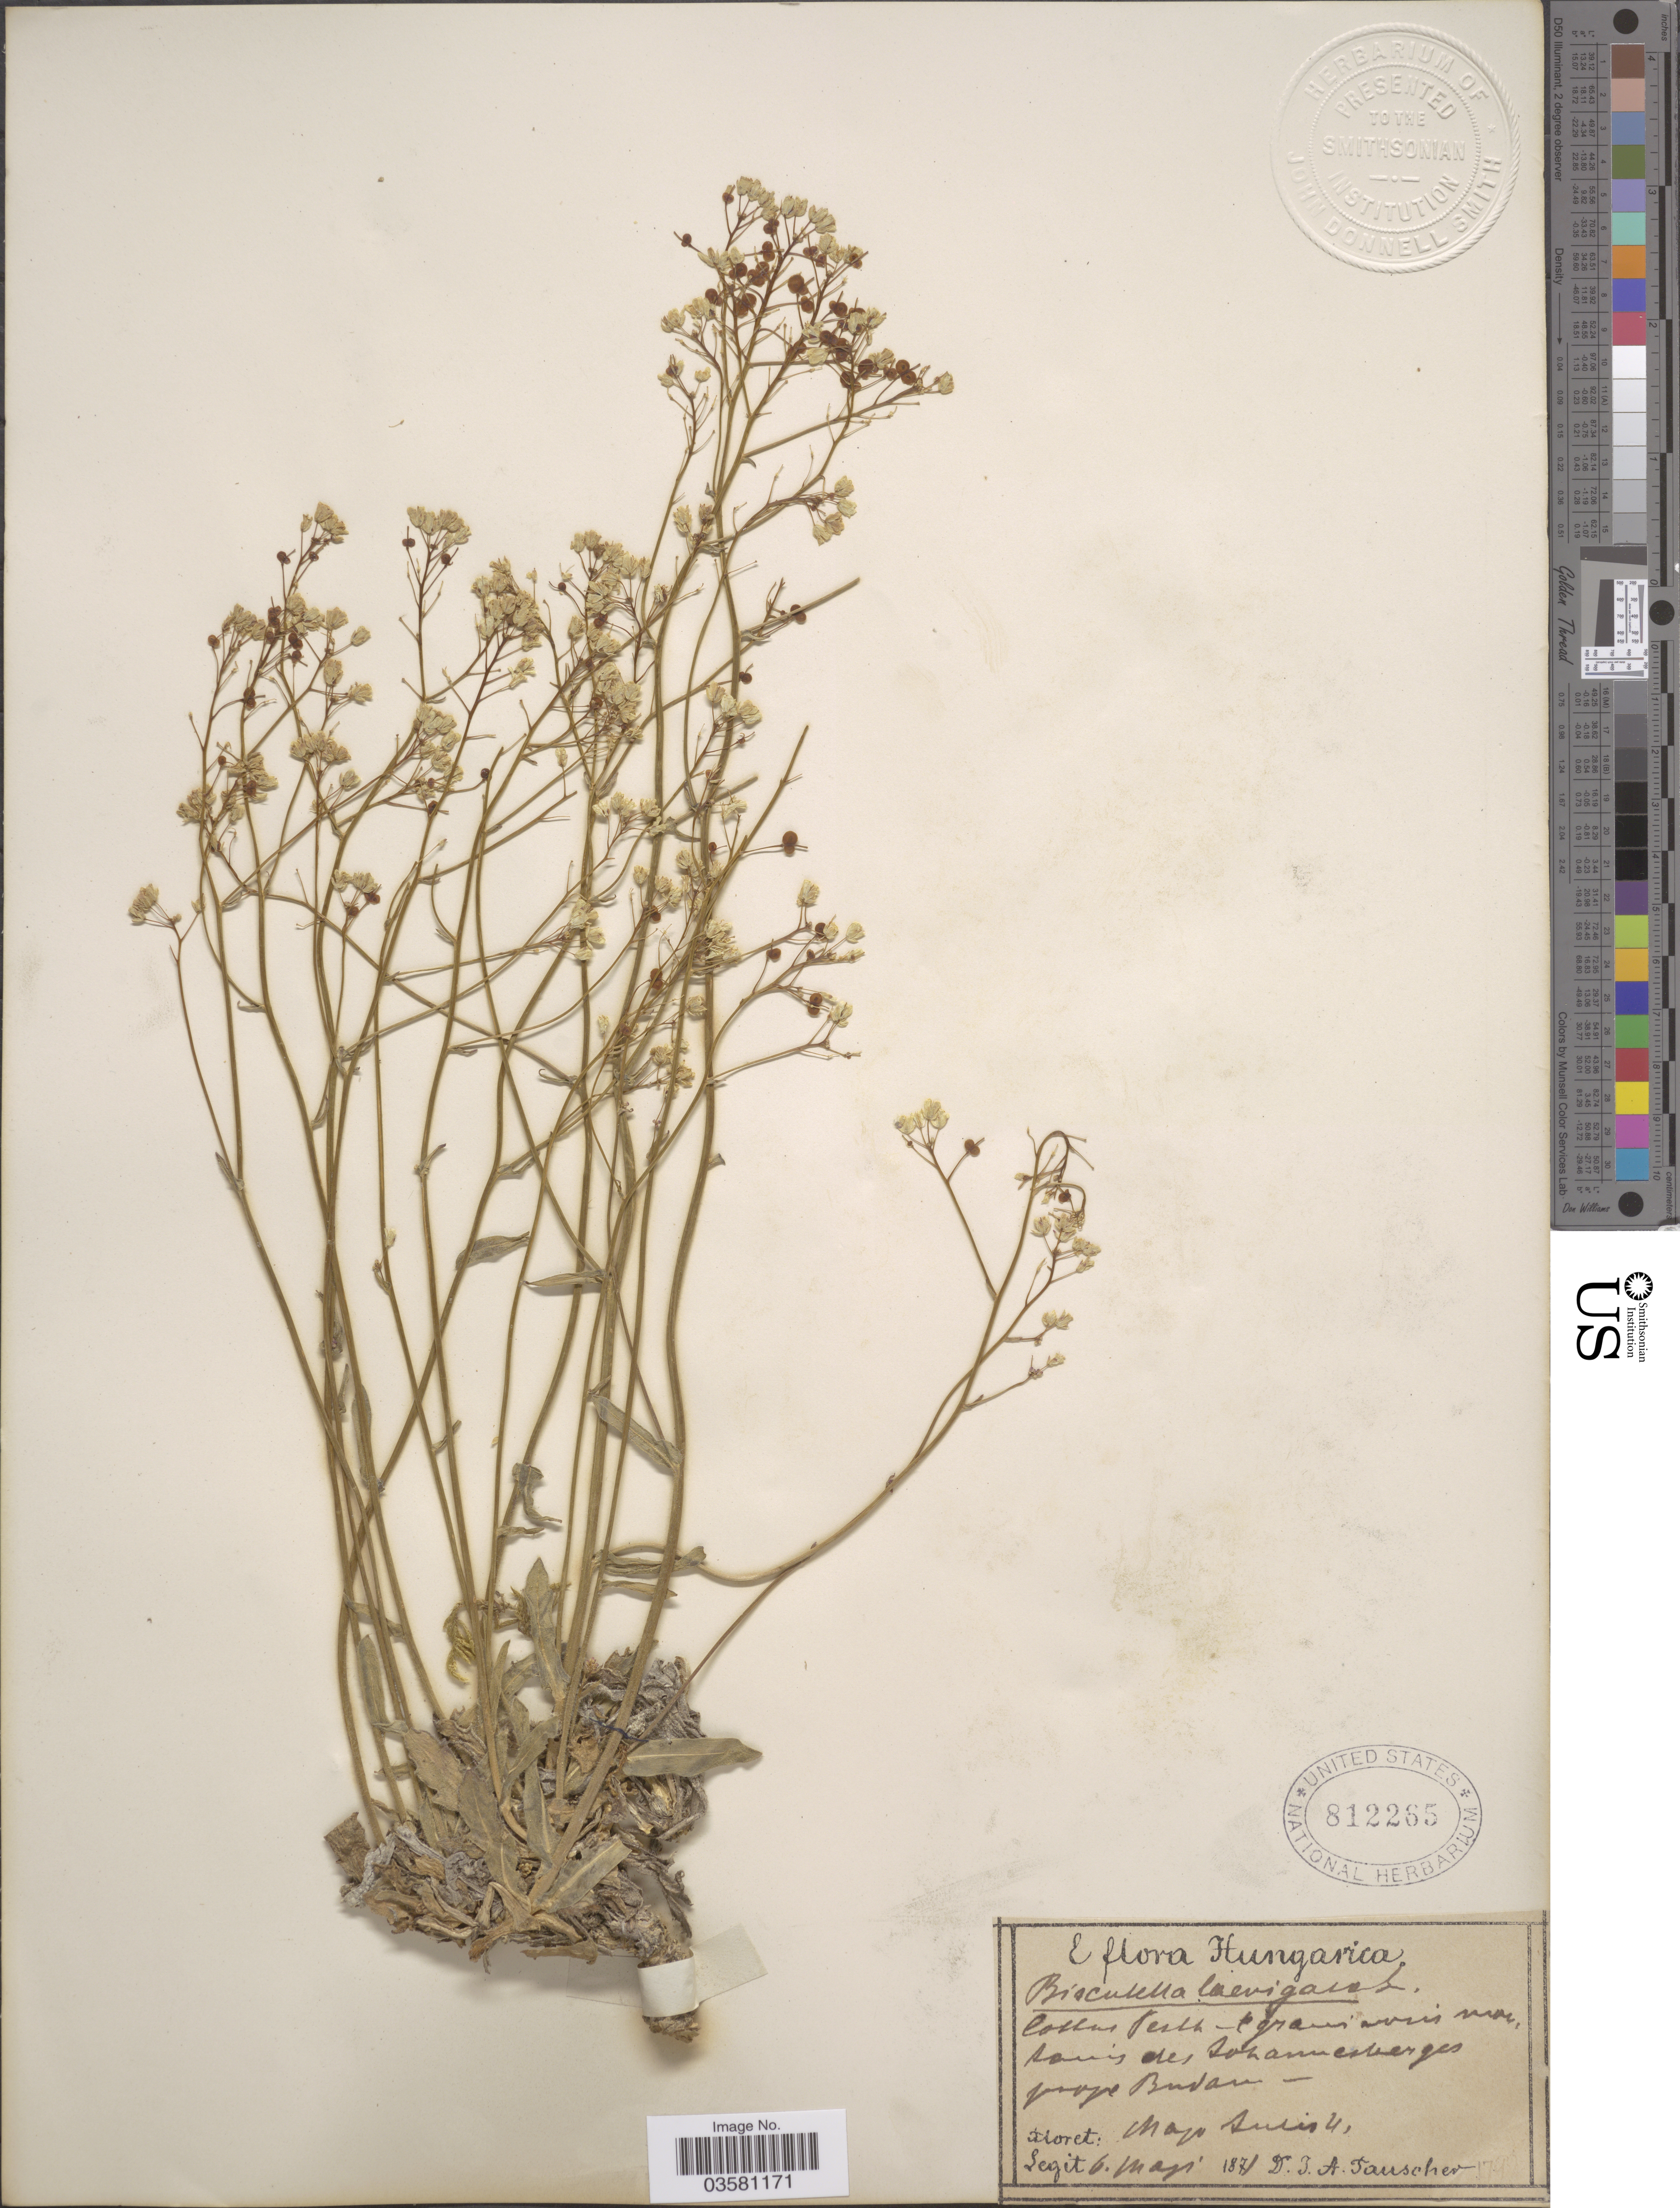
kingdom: Plantae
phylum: Tracheophyta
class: Magnoliopsida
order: Brassicales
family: Brassicaceae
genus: Biscutella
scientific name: Biscutella laevigata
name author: L.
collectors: J. Tauscher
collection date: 1871-05-06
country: Hungary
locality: Collins Perth - E graminosis monsonis des Sohamesberges prope Budan. [interpreted]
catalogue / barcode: US 812265